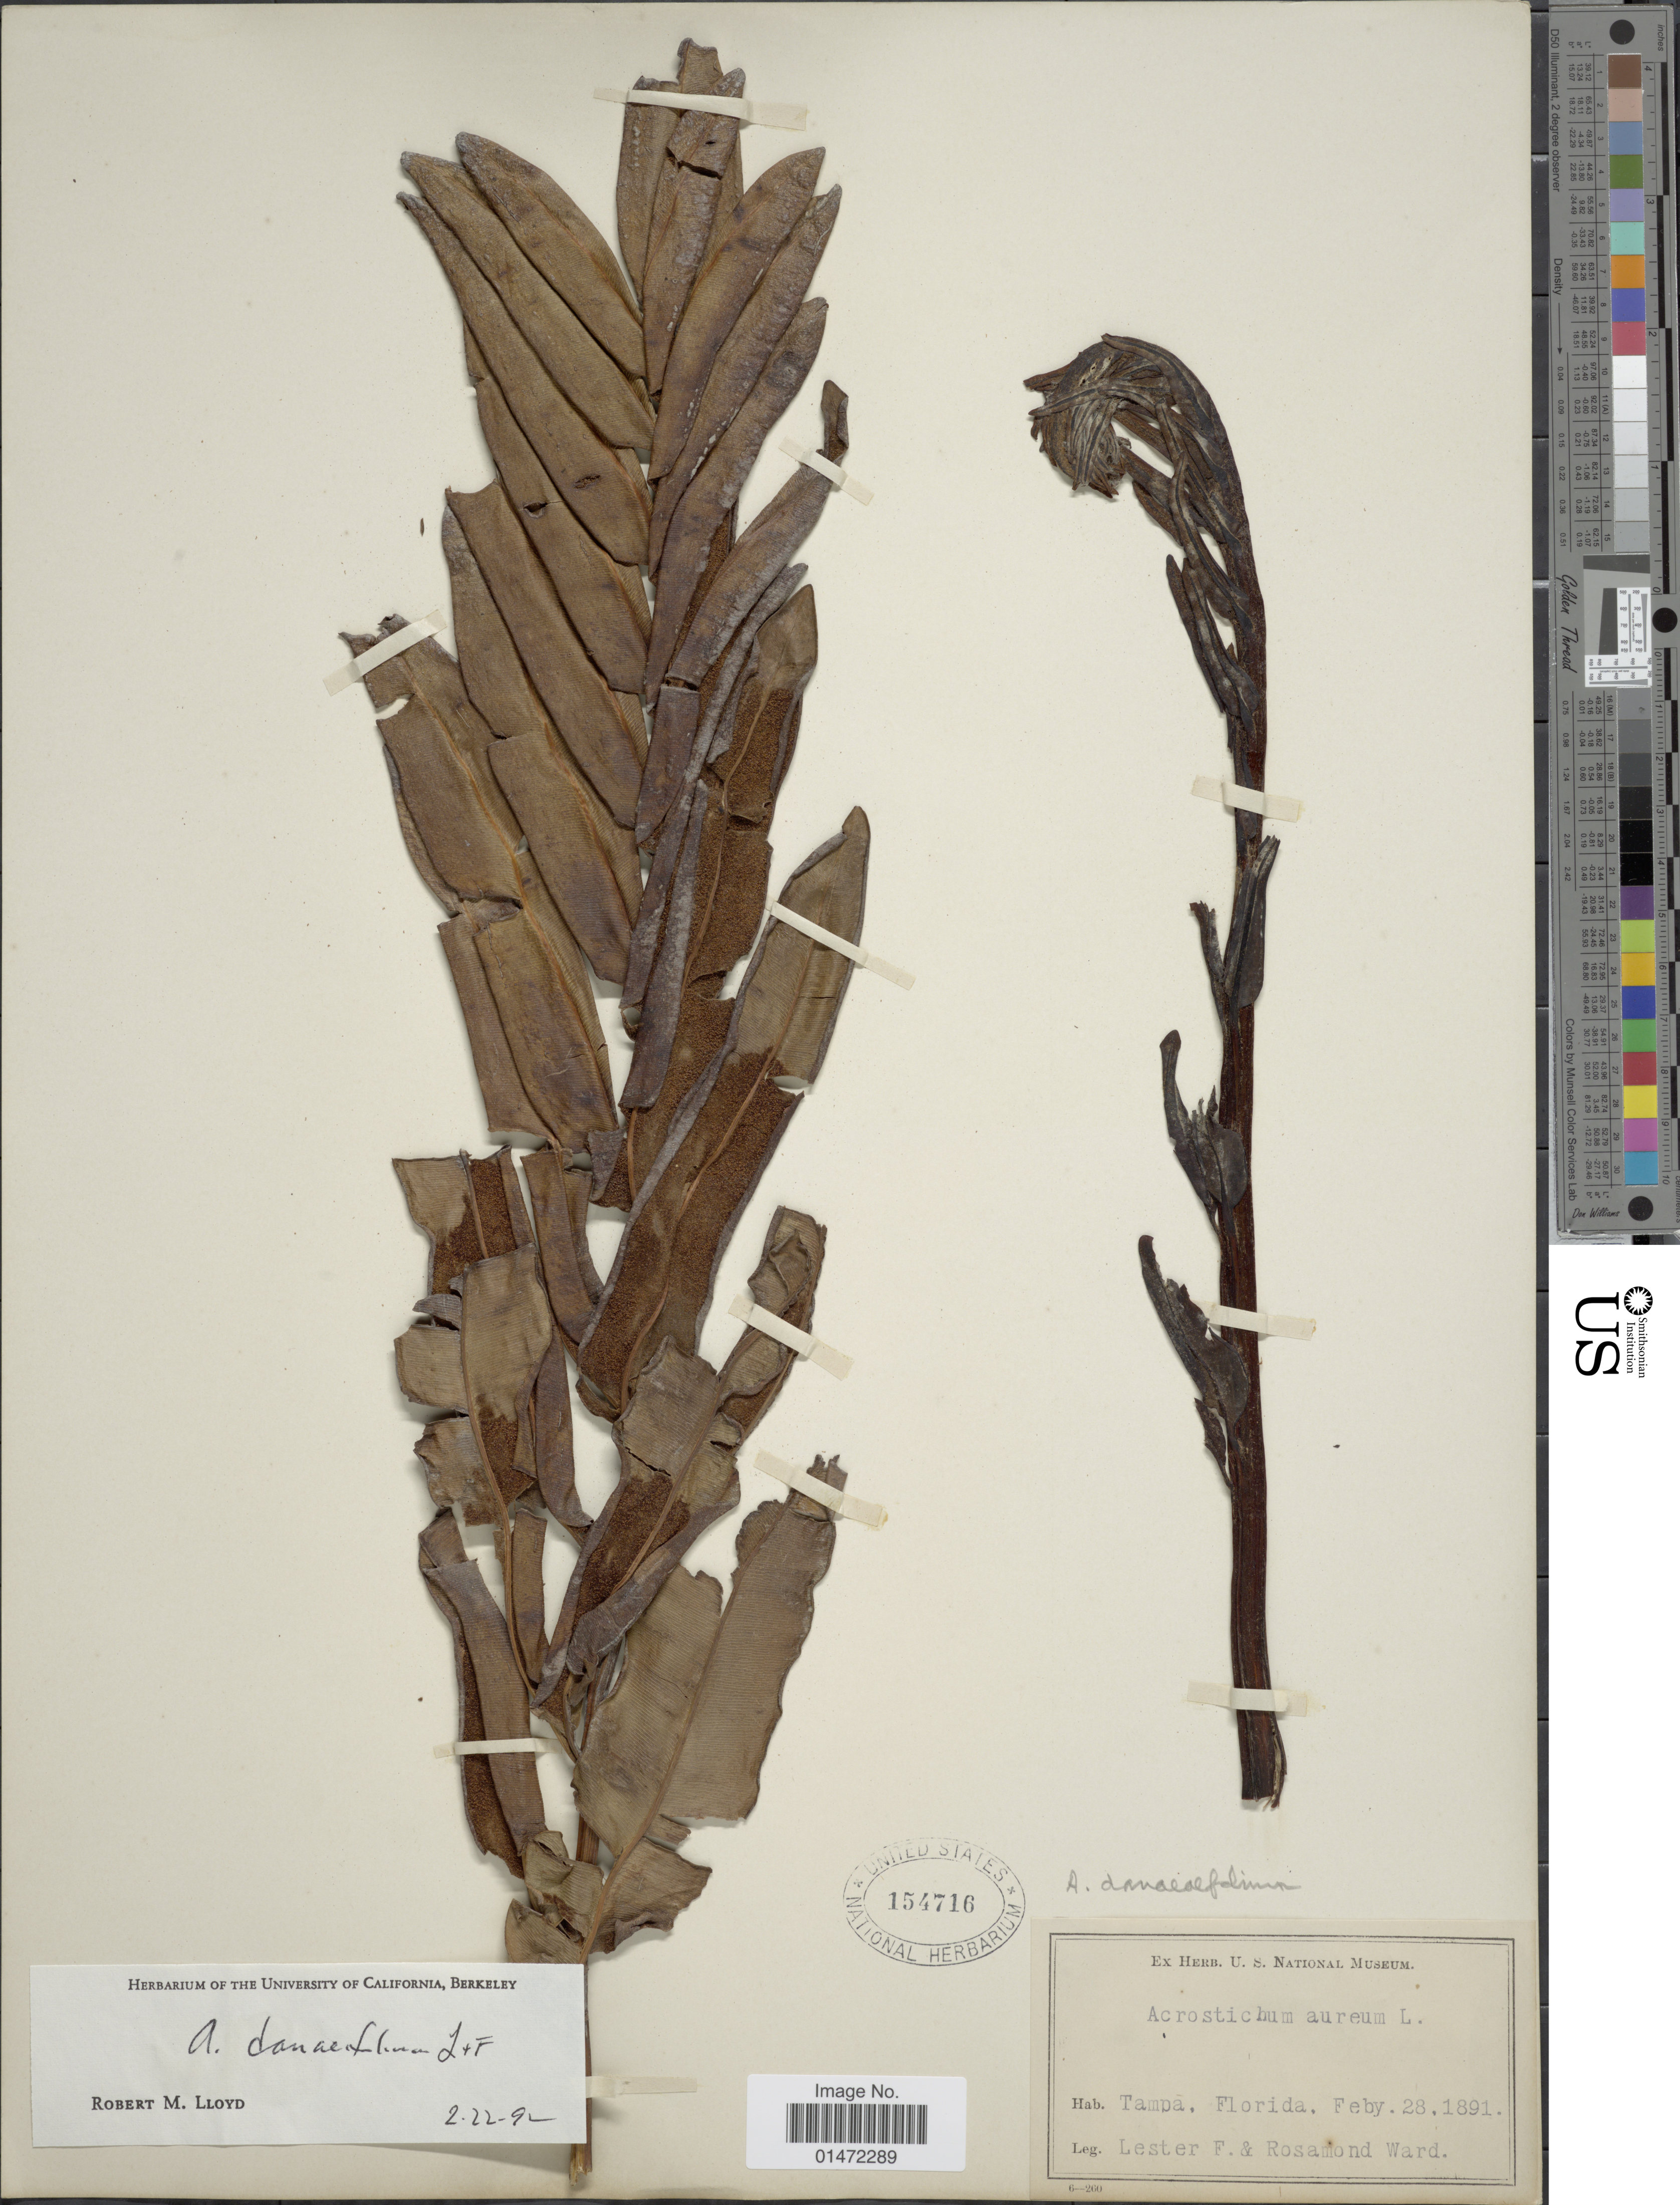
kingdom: Plantae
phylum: Tracheophyta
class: Polypodiopsida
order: Polypodiales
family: Pteridaceae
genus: Acrostichum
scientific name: Acrostichum danaeifolium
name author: Langsd. & Fisch.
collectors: L. F. Ward & R. Ward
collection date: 1891-02-28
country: United States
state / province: Florida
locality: Tampa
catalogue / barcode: US 154716